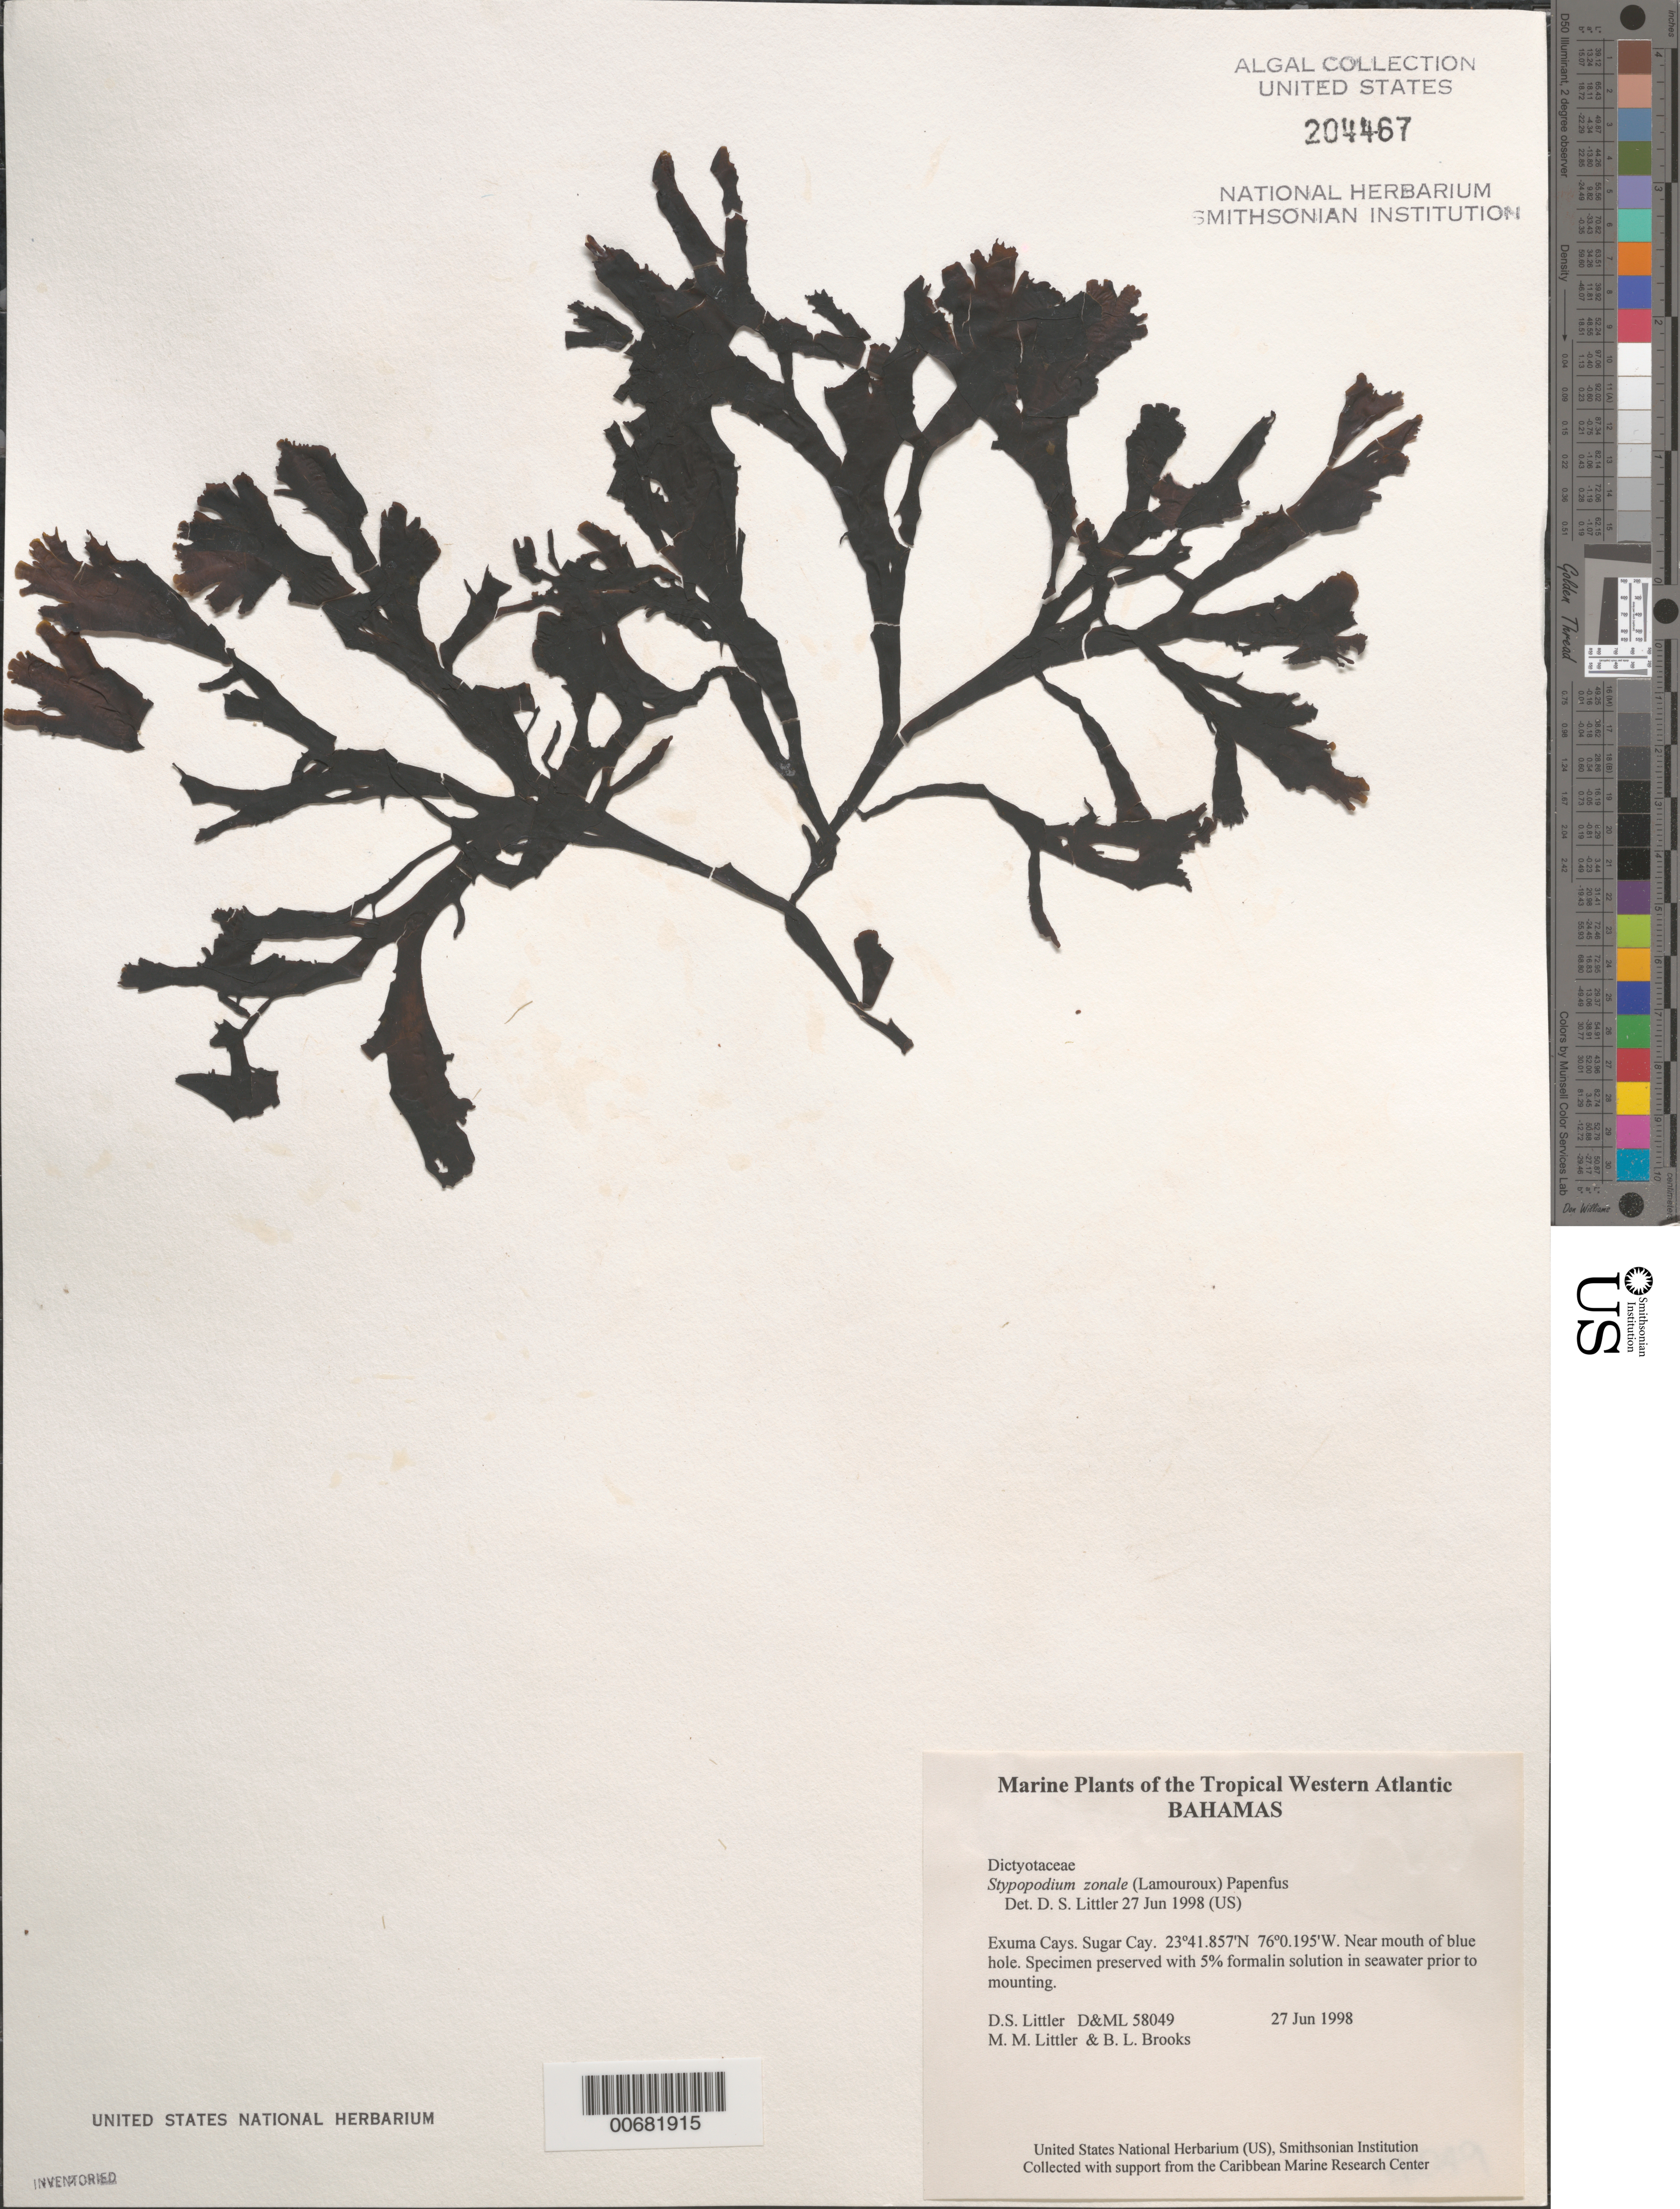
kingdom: Chromista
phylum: Ochrophyta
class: Phaeophyceae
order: Dictyotales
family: Dictyotaceae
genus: Stypopodium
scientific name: Stypopodium zonale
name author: (J.V.Lamouroux) Papenf.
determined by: Littler, D. S.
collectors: D. S. Littler, M. M. Littler & B. Brooks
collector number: D&ML 58049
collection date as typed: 27 Jun 1998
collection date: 1998-06-27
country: Bahamas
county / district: Exuma District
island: Sugar Cay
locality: Near mouth of Blue Hole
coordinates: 23 41.857' N, 76 0.195' W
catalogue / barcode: US 204467